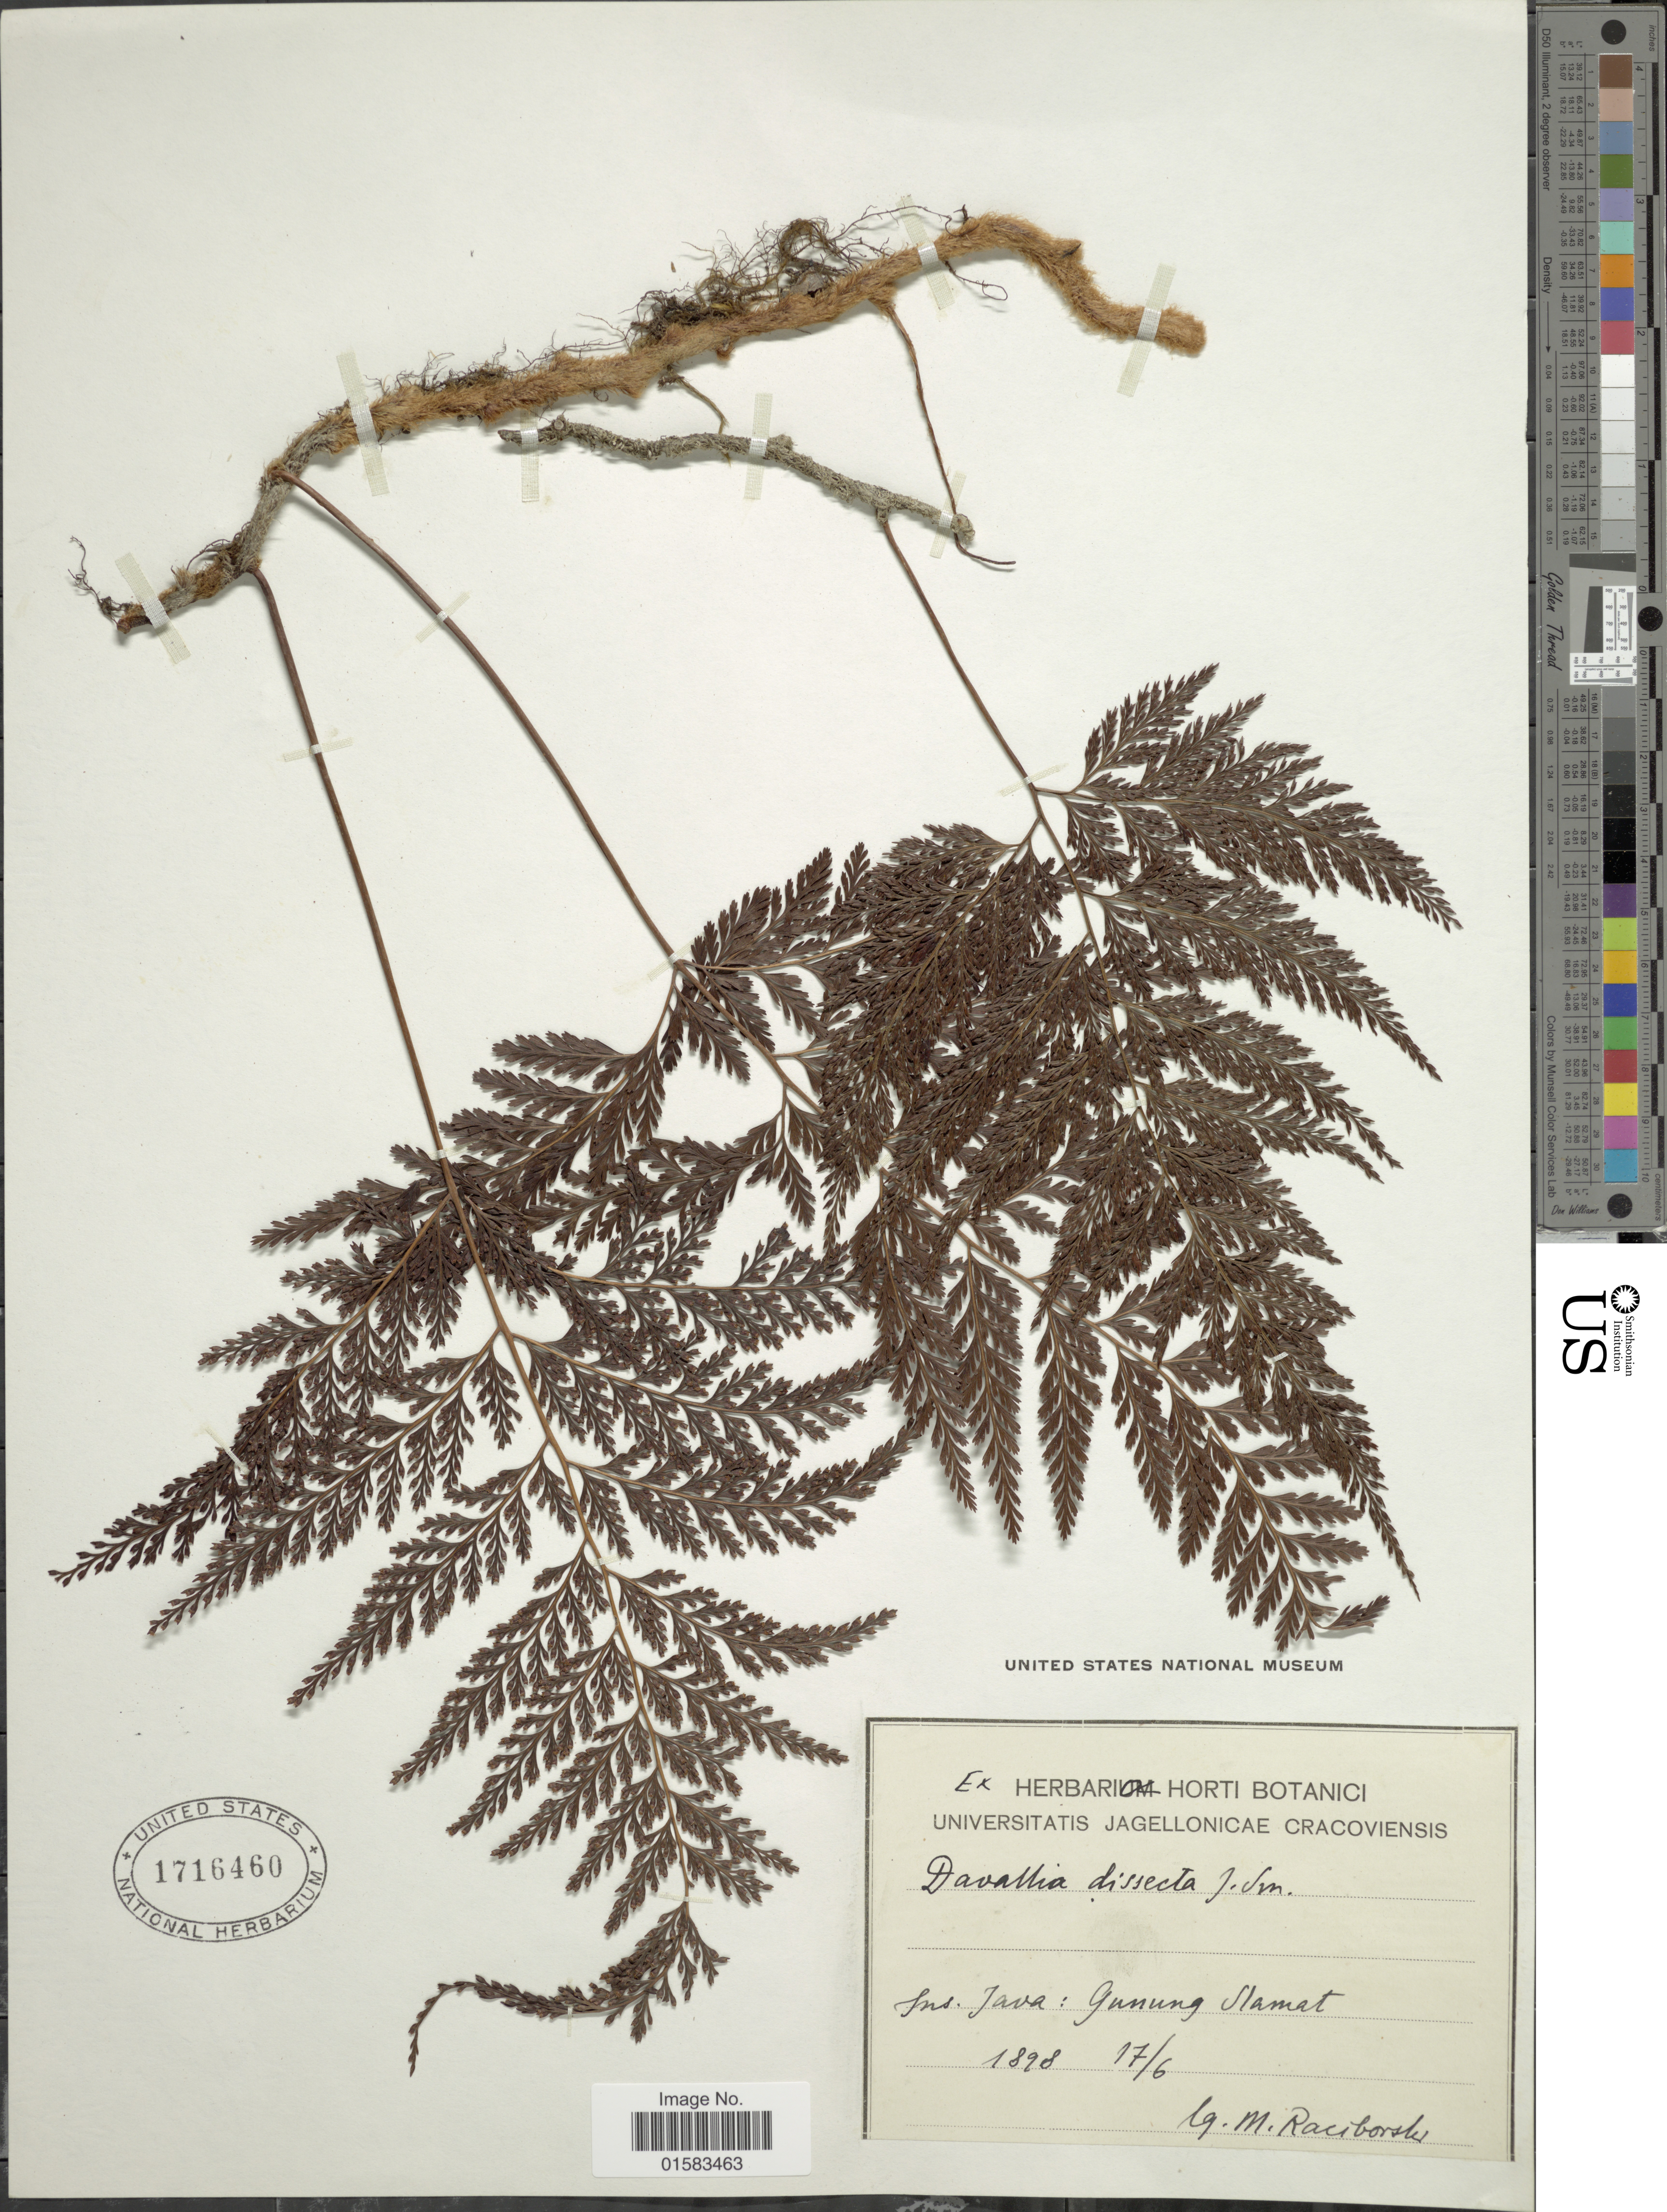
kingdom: Plantae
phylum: Tracheophyta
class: Polypodiopsida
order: Polypodiales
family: Davalliaceae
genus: Davallia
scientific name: Davallia trichomanoides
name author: Blume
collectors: M. Raciborski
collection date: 1898-06-17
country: Indonesia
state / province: Java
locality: Gunung Slamat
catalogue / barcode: US 1716460